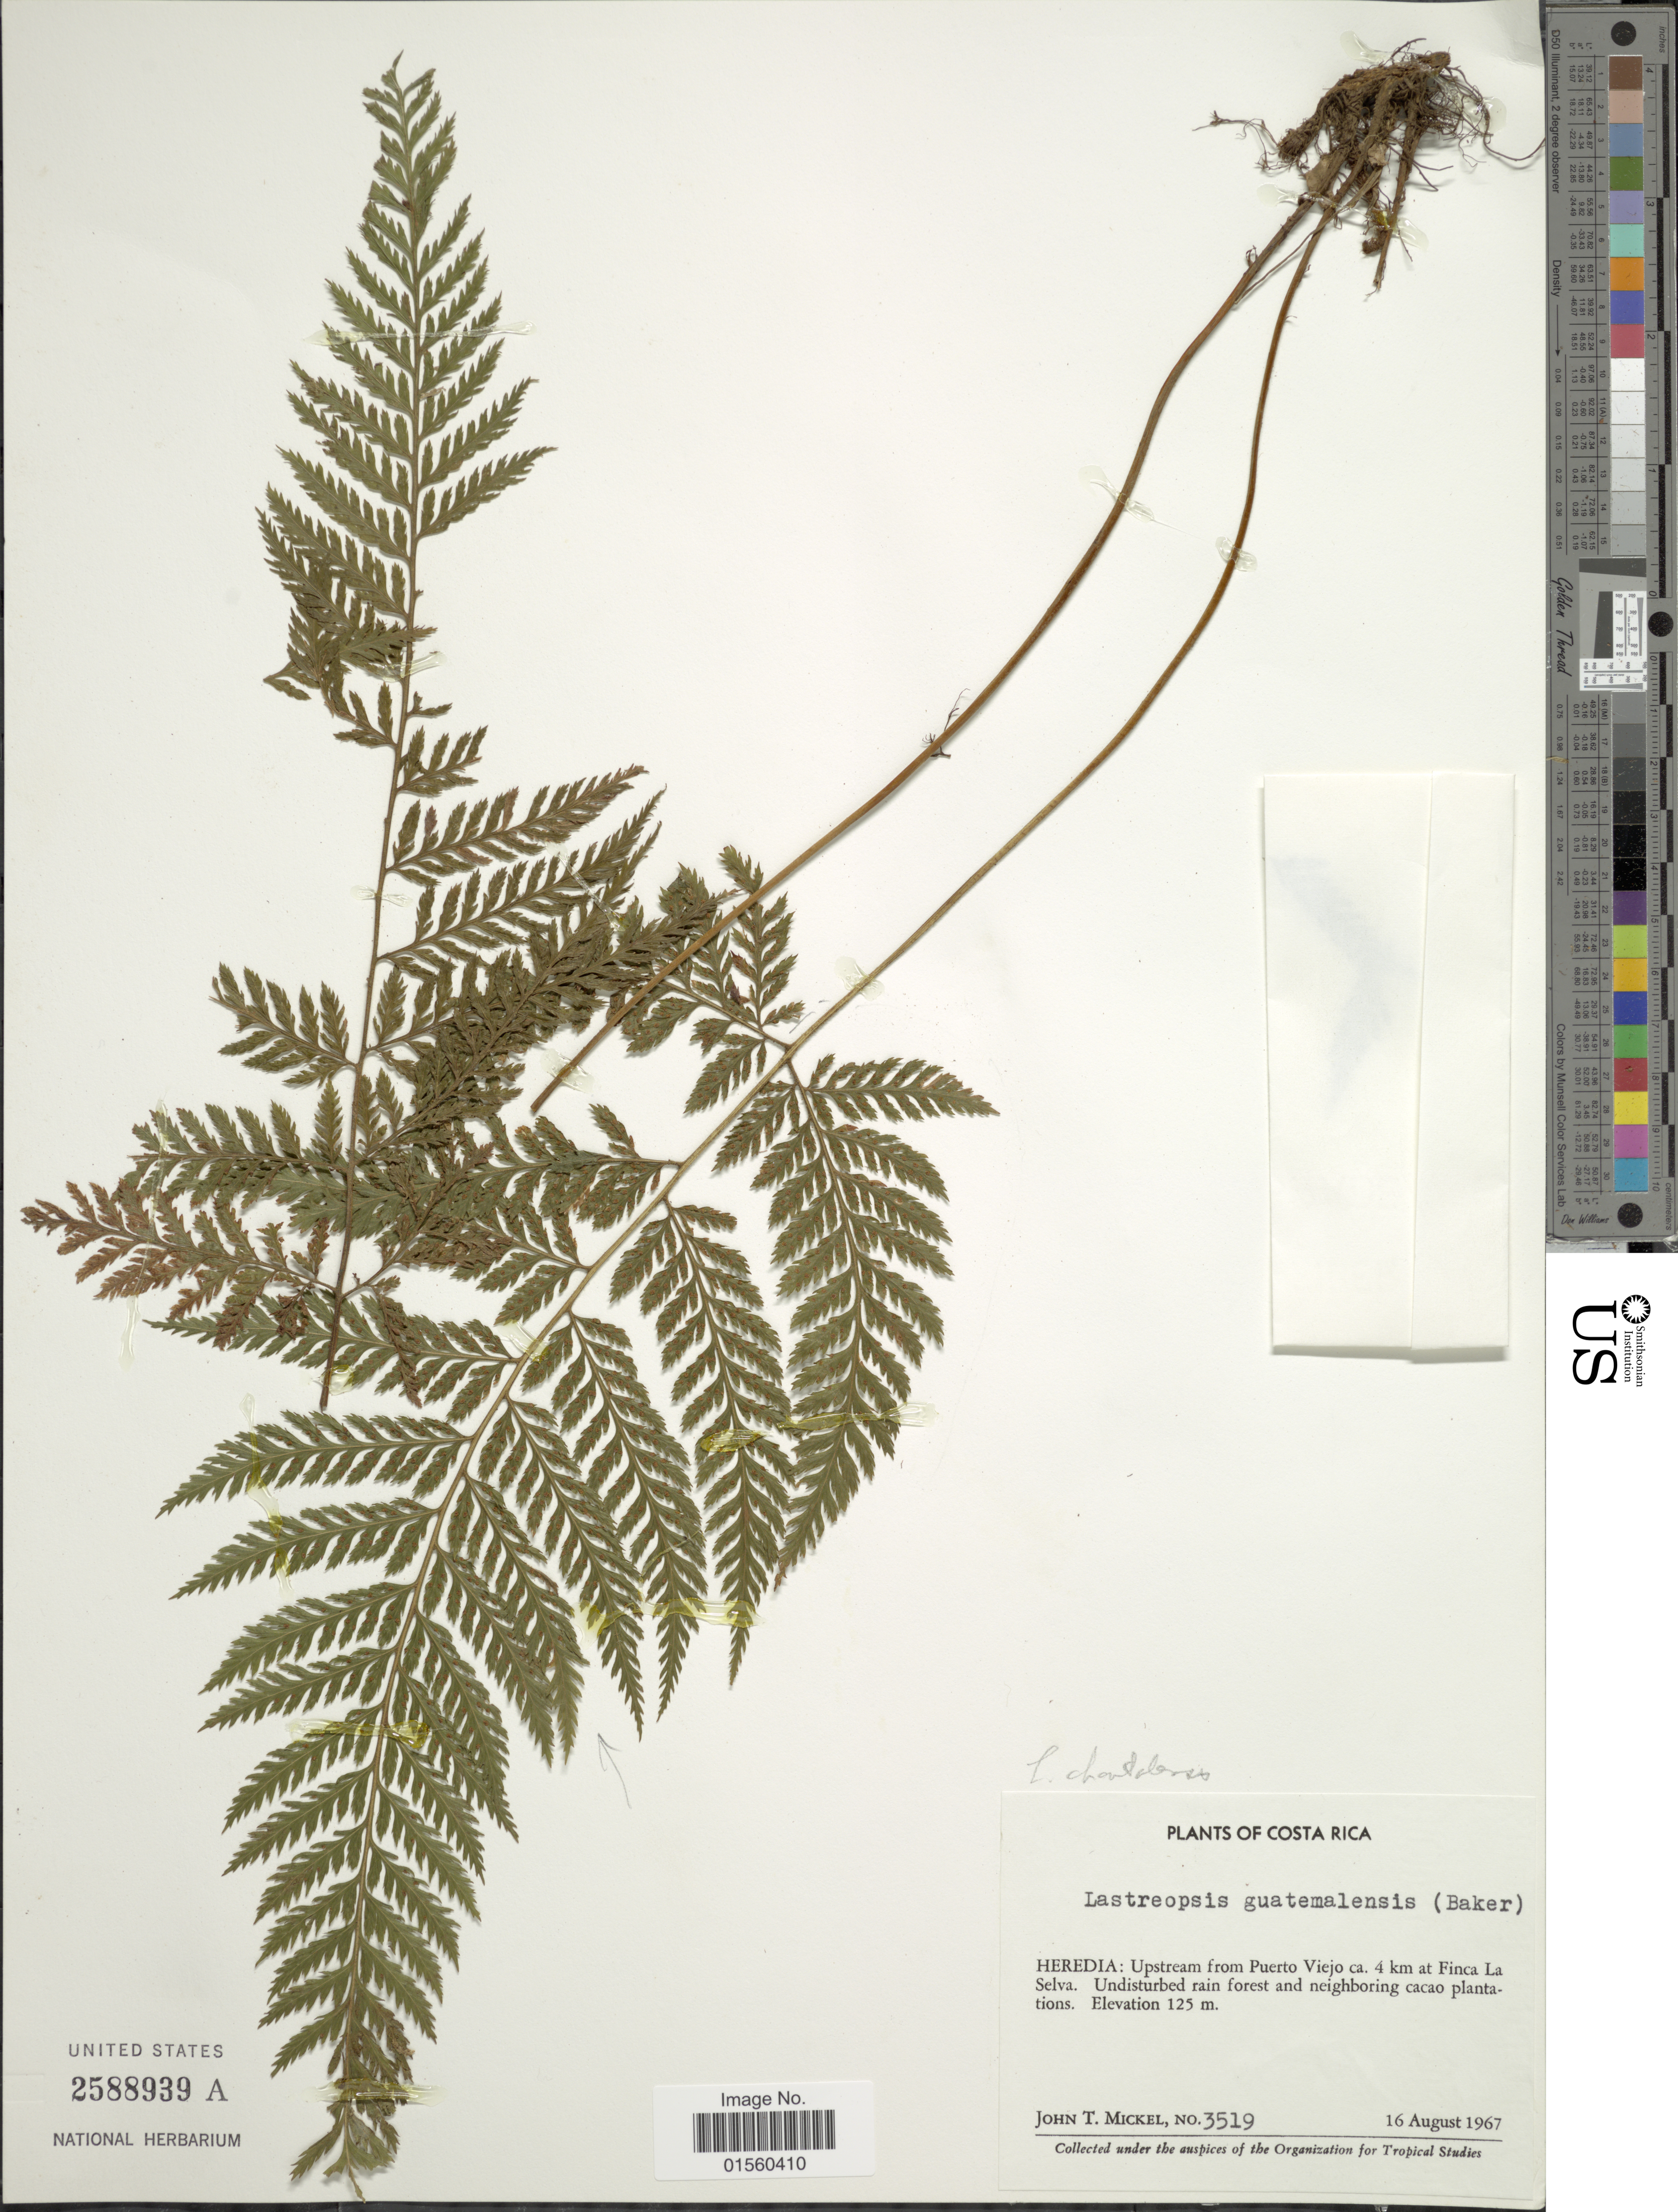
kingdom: Plantae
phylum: Tracheophyta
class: Polypodiopsida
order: Polypodiales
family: Dryopteridaceae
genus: Parapolystichum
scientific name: Parapolystichum excultum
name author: (Mett.) Labiak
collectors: J. T. Mickel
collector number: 3519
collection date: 1967-08-16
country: Costa Rica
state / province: Heredia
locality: Heredia: upstream from Puerto Viejo ca. 4 km at Finca La Selva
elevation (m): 125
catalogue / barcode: US 2588939A